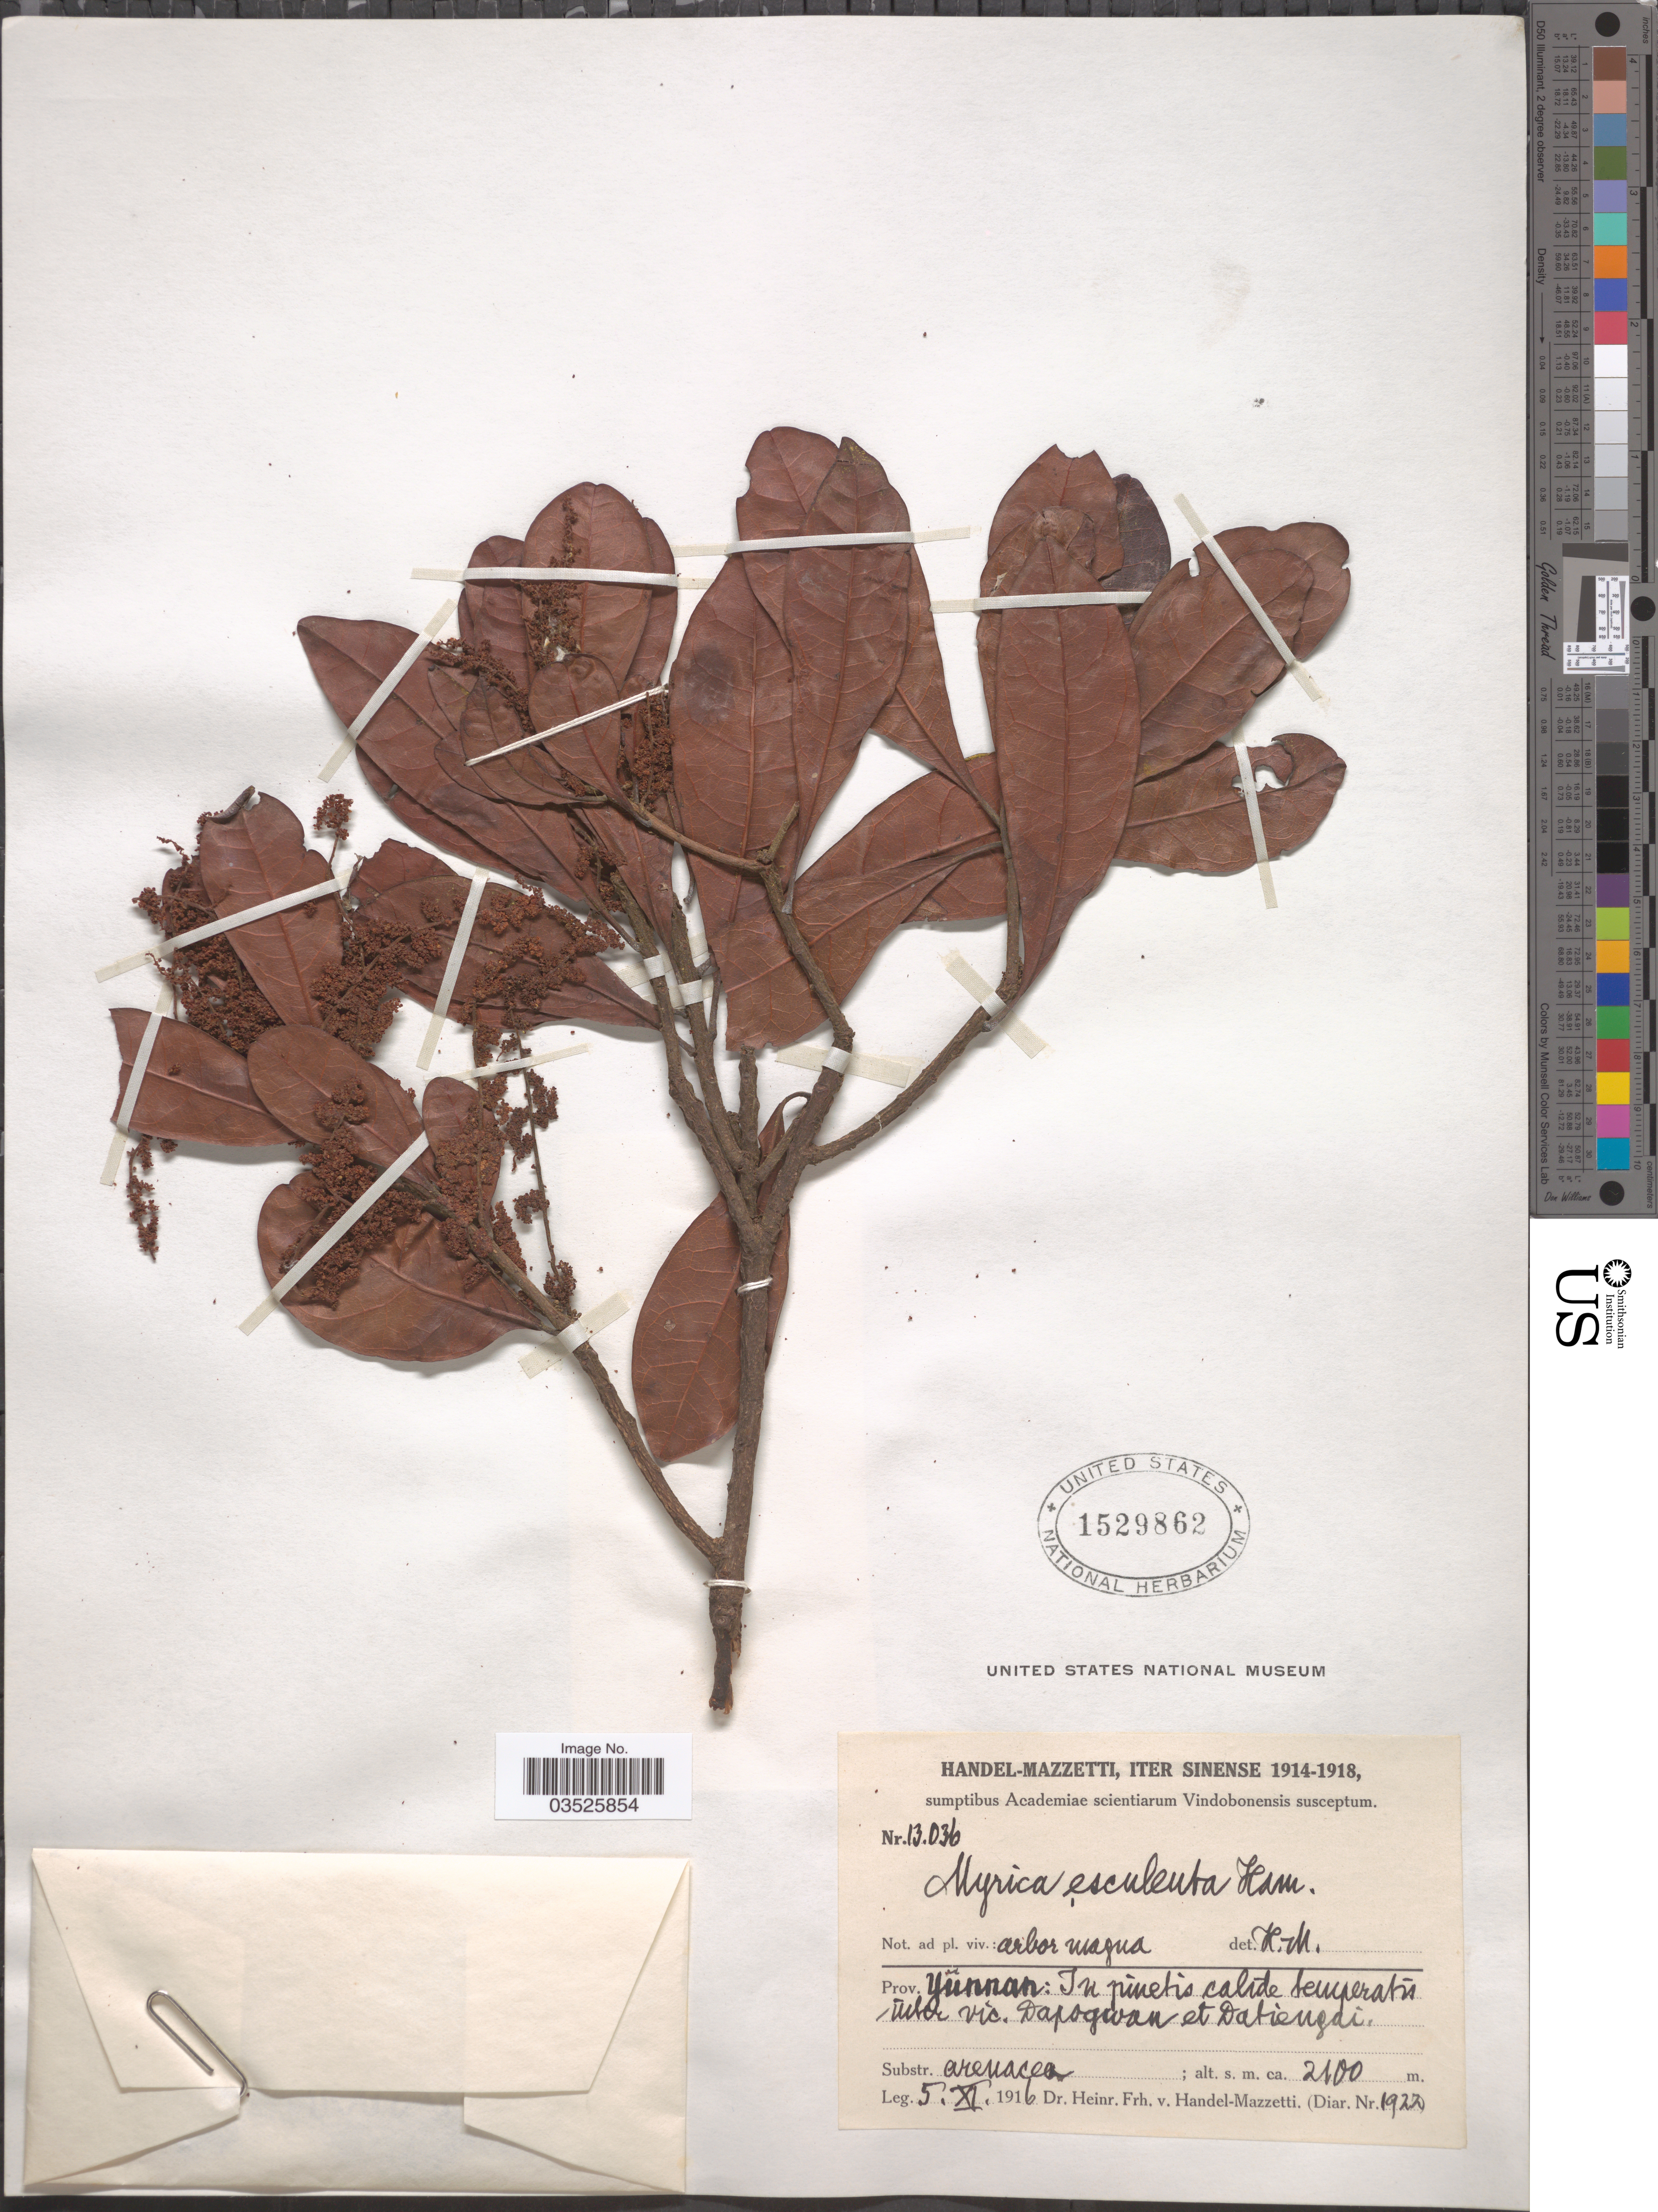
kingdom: Plantae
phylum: Tracheophyta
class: Magnoliopsida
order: Fagales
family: Myricaceae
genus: Morella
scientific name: Morella esculenta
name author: (Buch.-Ham. ex D. Don) I.M. Turner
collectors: H. Handel-Mazzetti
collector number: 13036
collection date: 1916-11-05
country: China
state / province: Yunnan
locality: In pinetis calide temeratis outer vic. Dapogwan et Datiengai.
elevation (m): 2100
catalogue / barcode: US 1529862